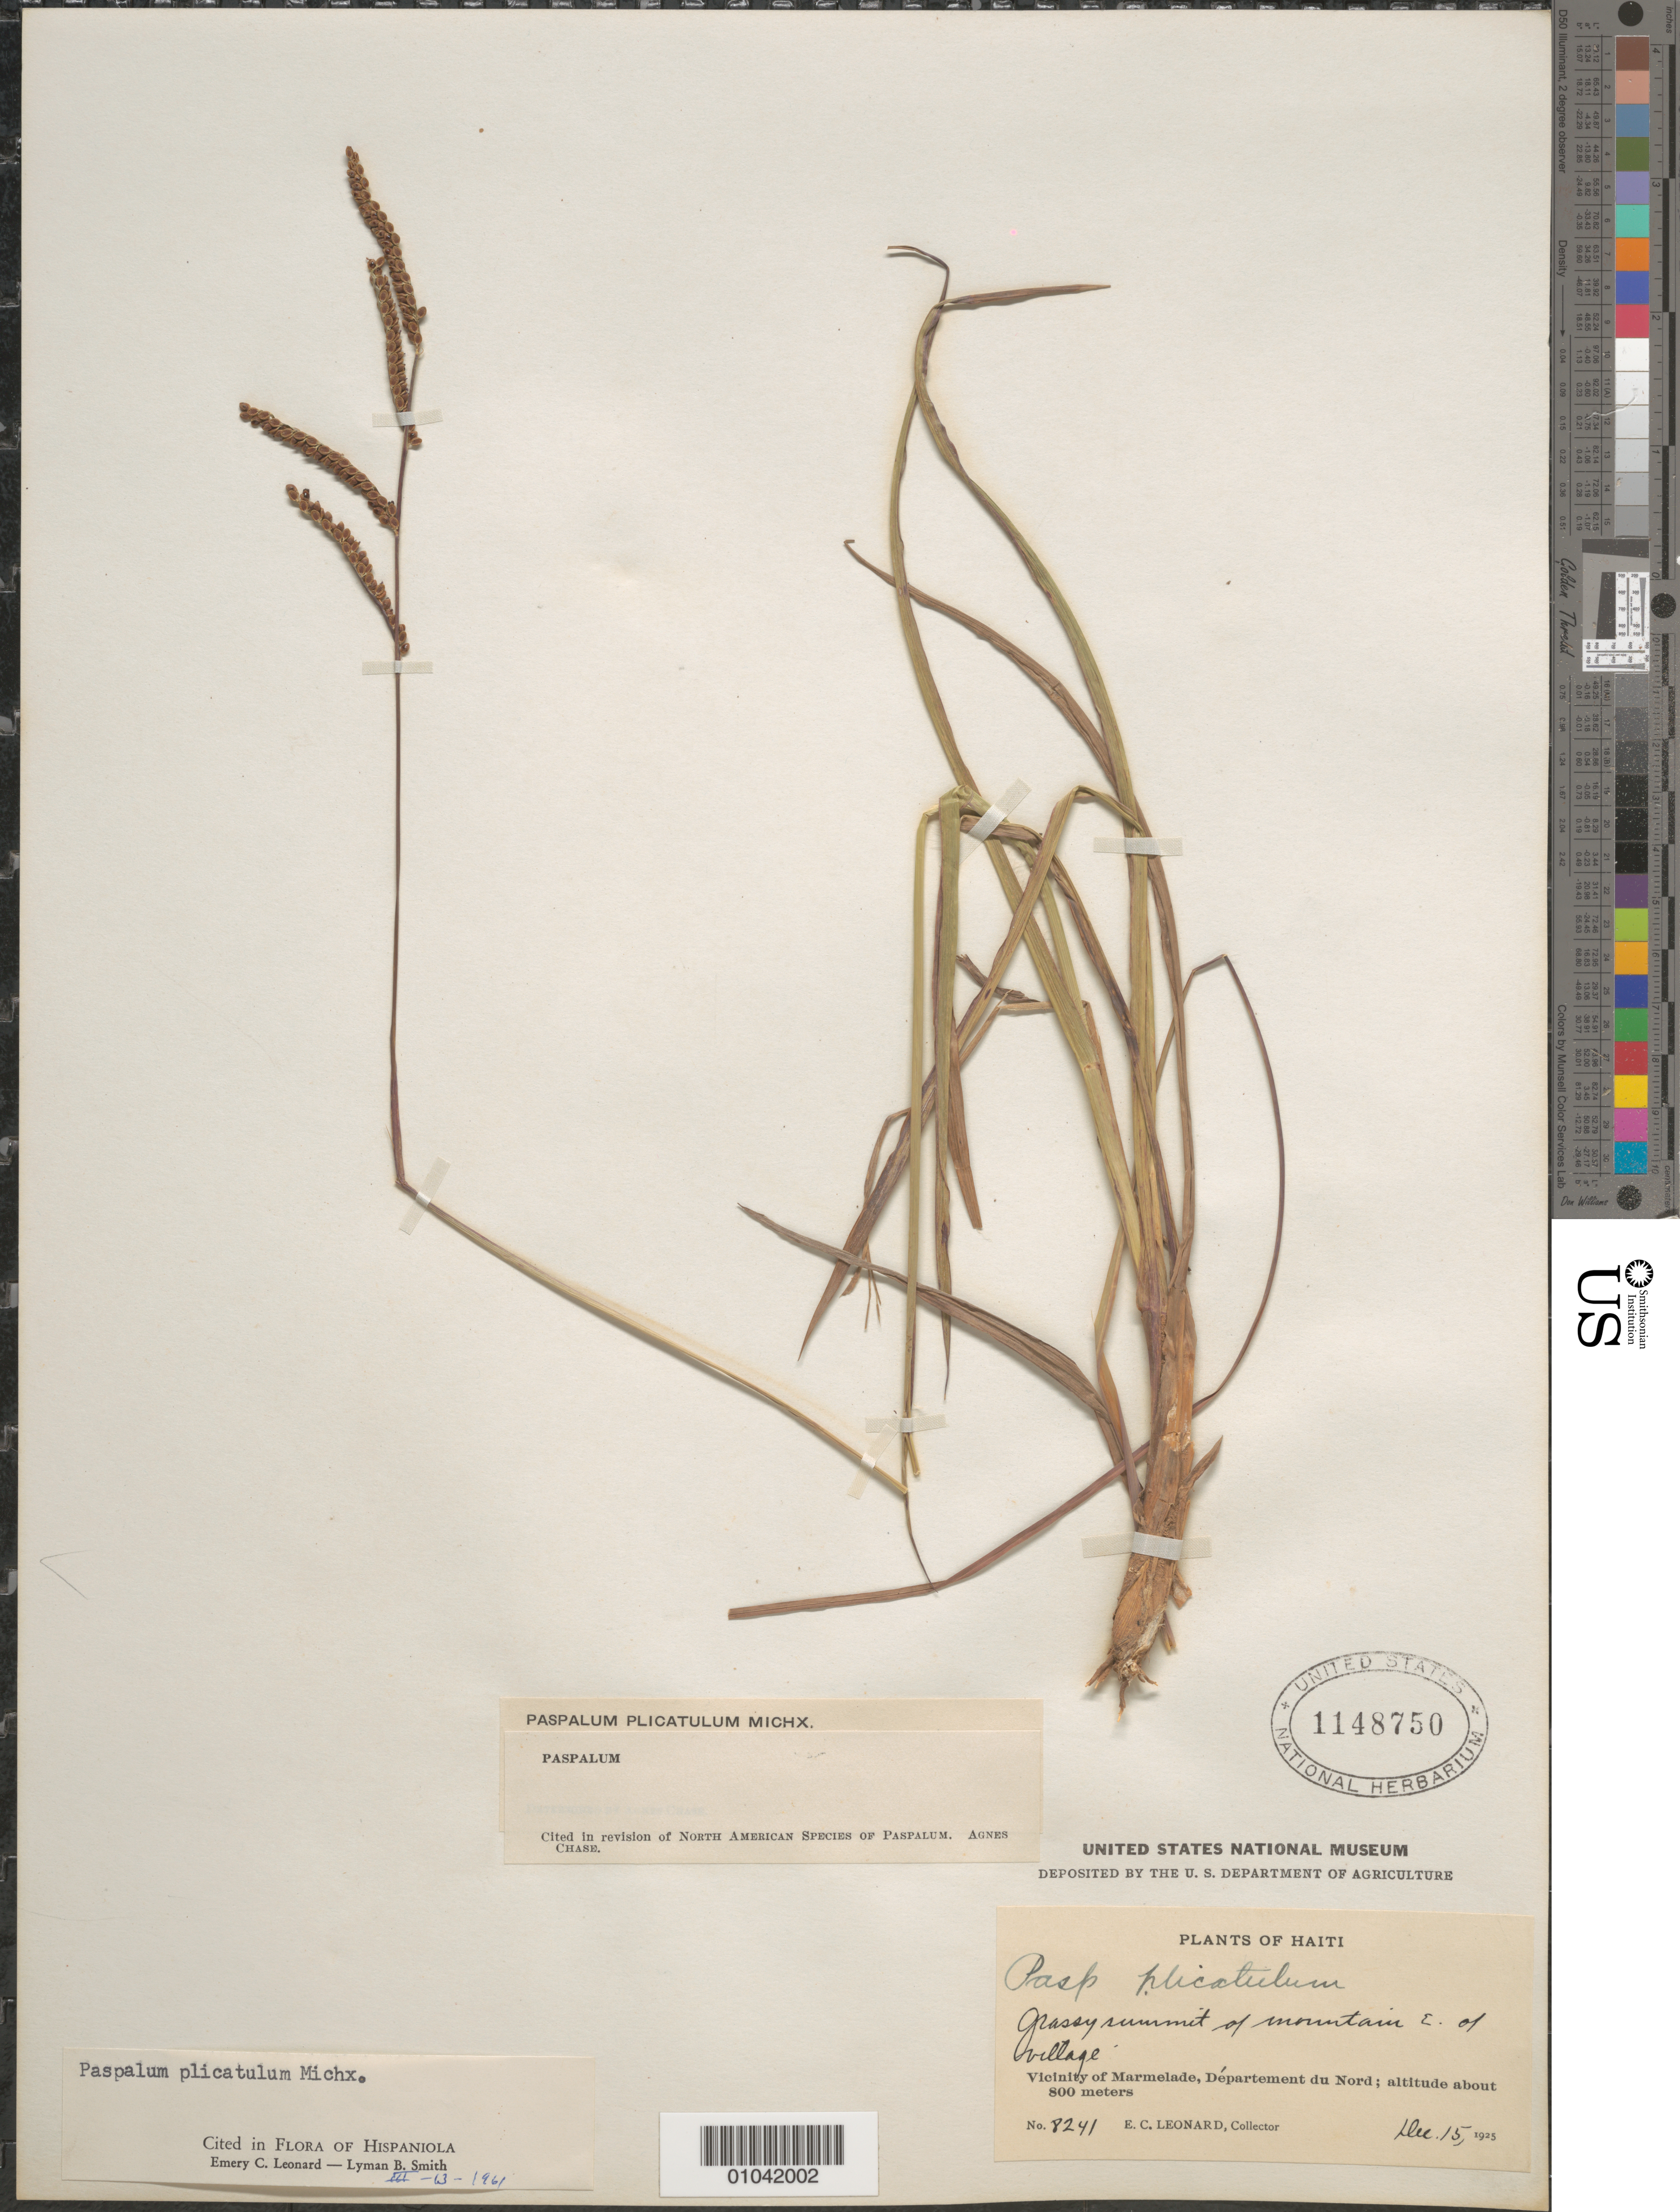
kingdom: Plantae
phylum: Tracheophyta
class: Liliopsida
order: Poales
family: Poaceae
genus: Paspalum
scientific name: Paspalum plicatulum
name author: Michx.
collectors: E. C. Leonard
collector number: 8241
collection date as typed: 15 Dec 1925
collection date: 1925-12-15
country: Haiti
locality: Vicinity of Marmelade, Departement du Nord, E of village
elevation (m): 800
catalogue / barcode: US 1148750